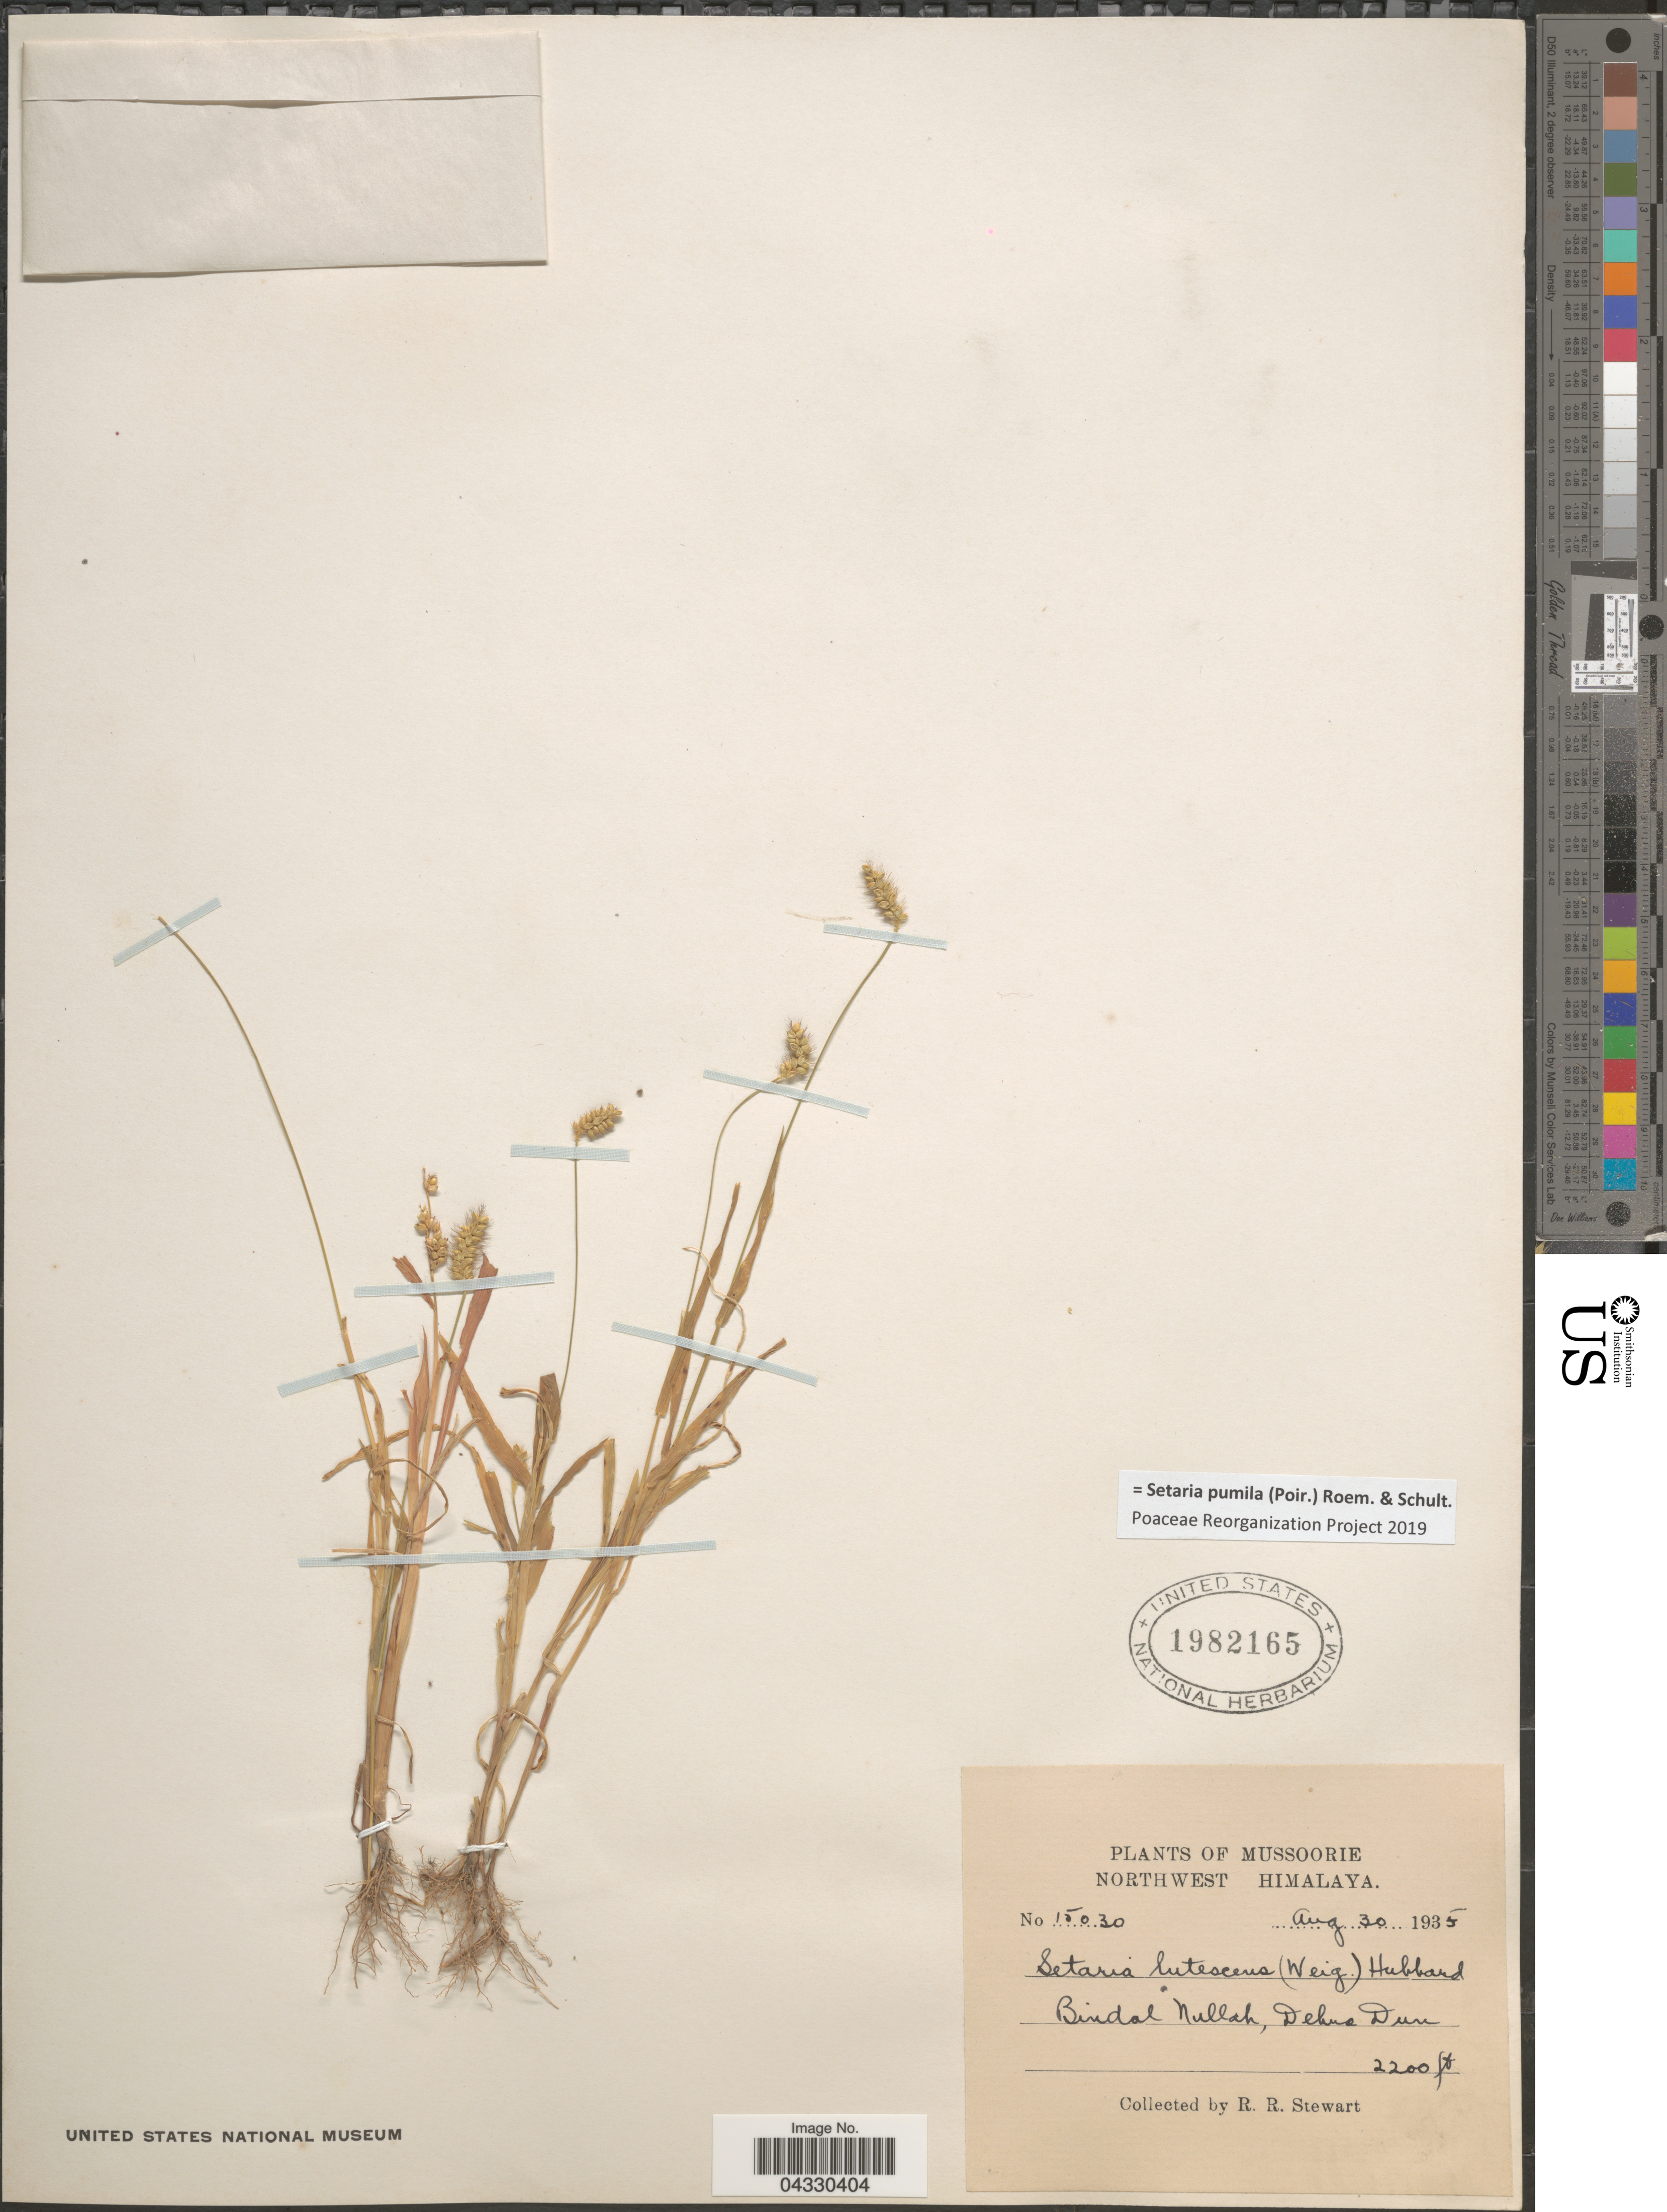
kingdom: Plantae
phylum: Tracheophyta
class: Liliopsida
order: Poales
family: Poaceae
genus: Setaria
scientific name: Setaria pumila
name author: (Poir.) Roem. & Schult.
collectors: R. Stewart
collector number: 15030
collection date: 1935-08-30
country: India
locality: Mussoorie. Northwest Himalaya. Bindal Nullah, Dehra Dun.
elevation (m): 671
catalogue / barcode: US 1982165